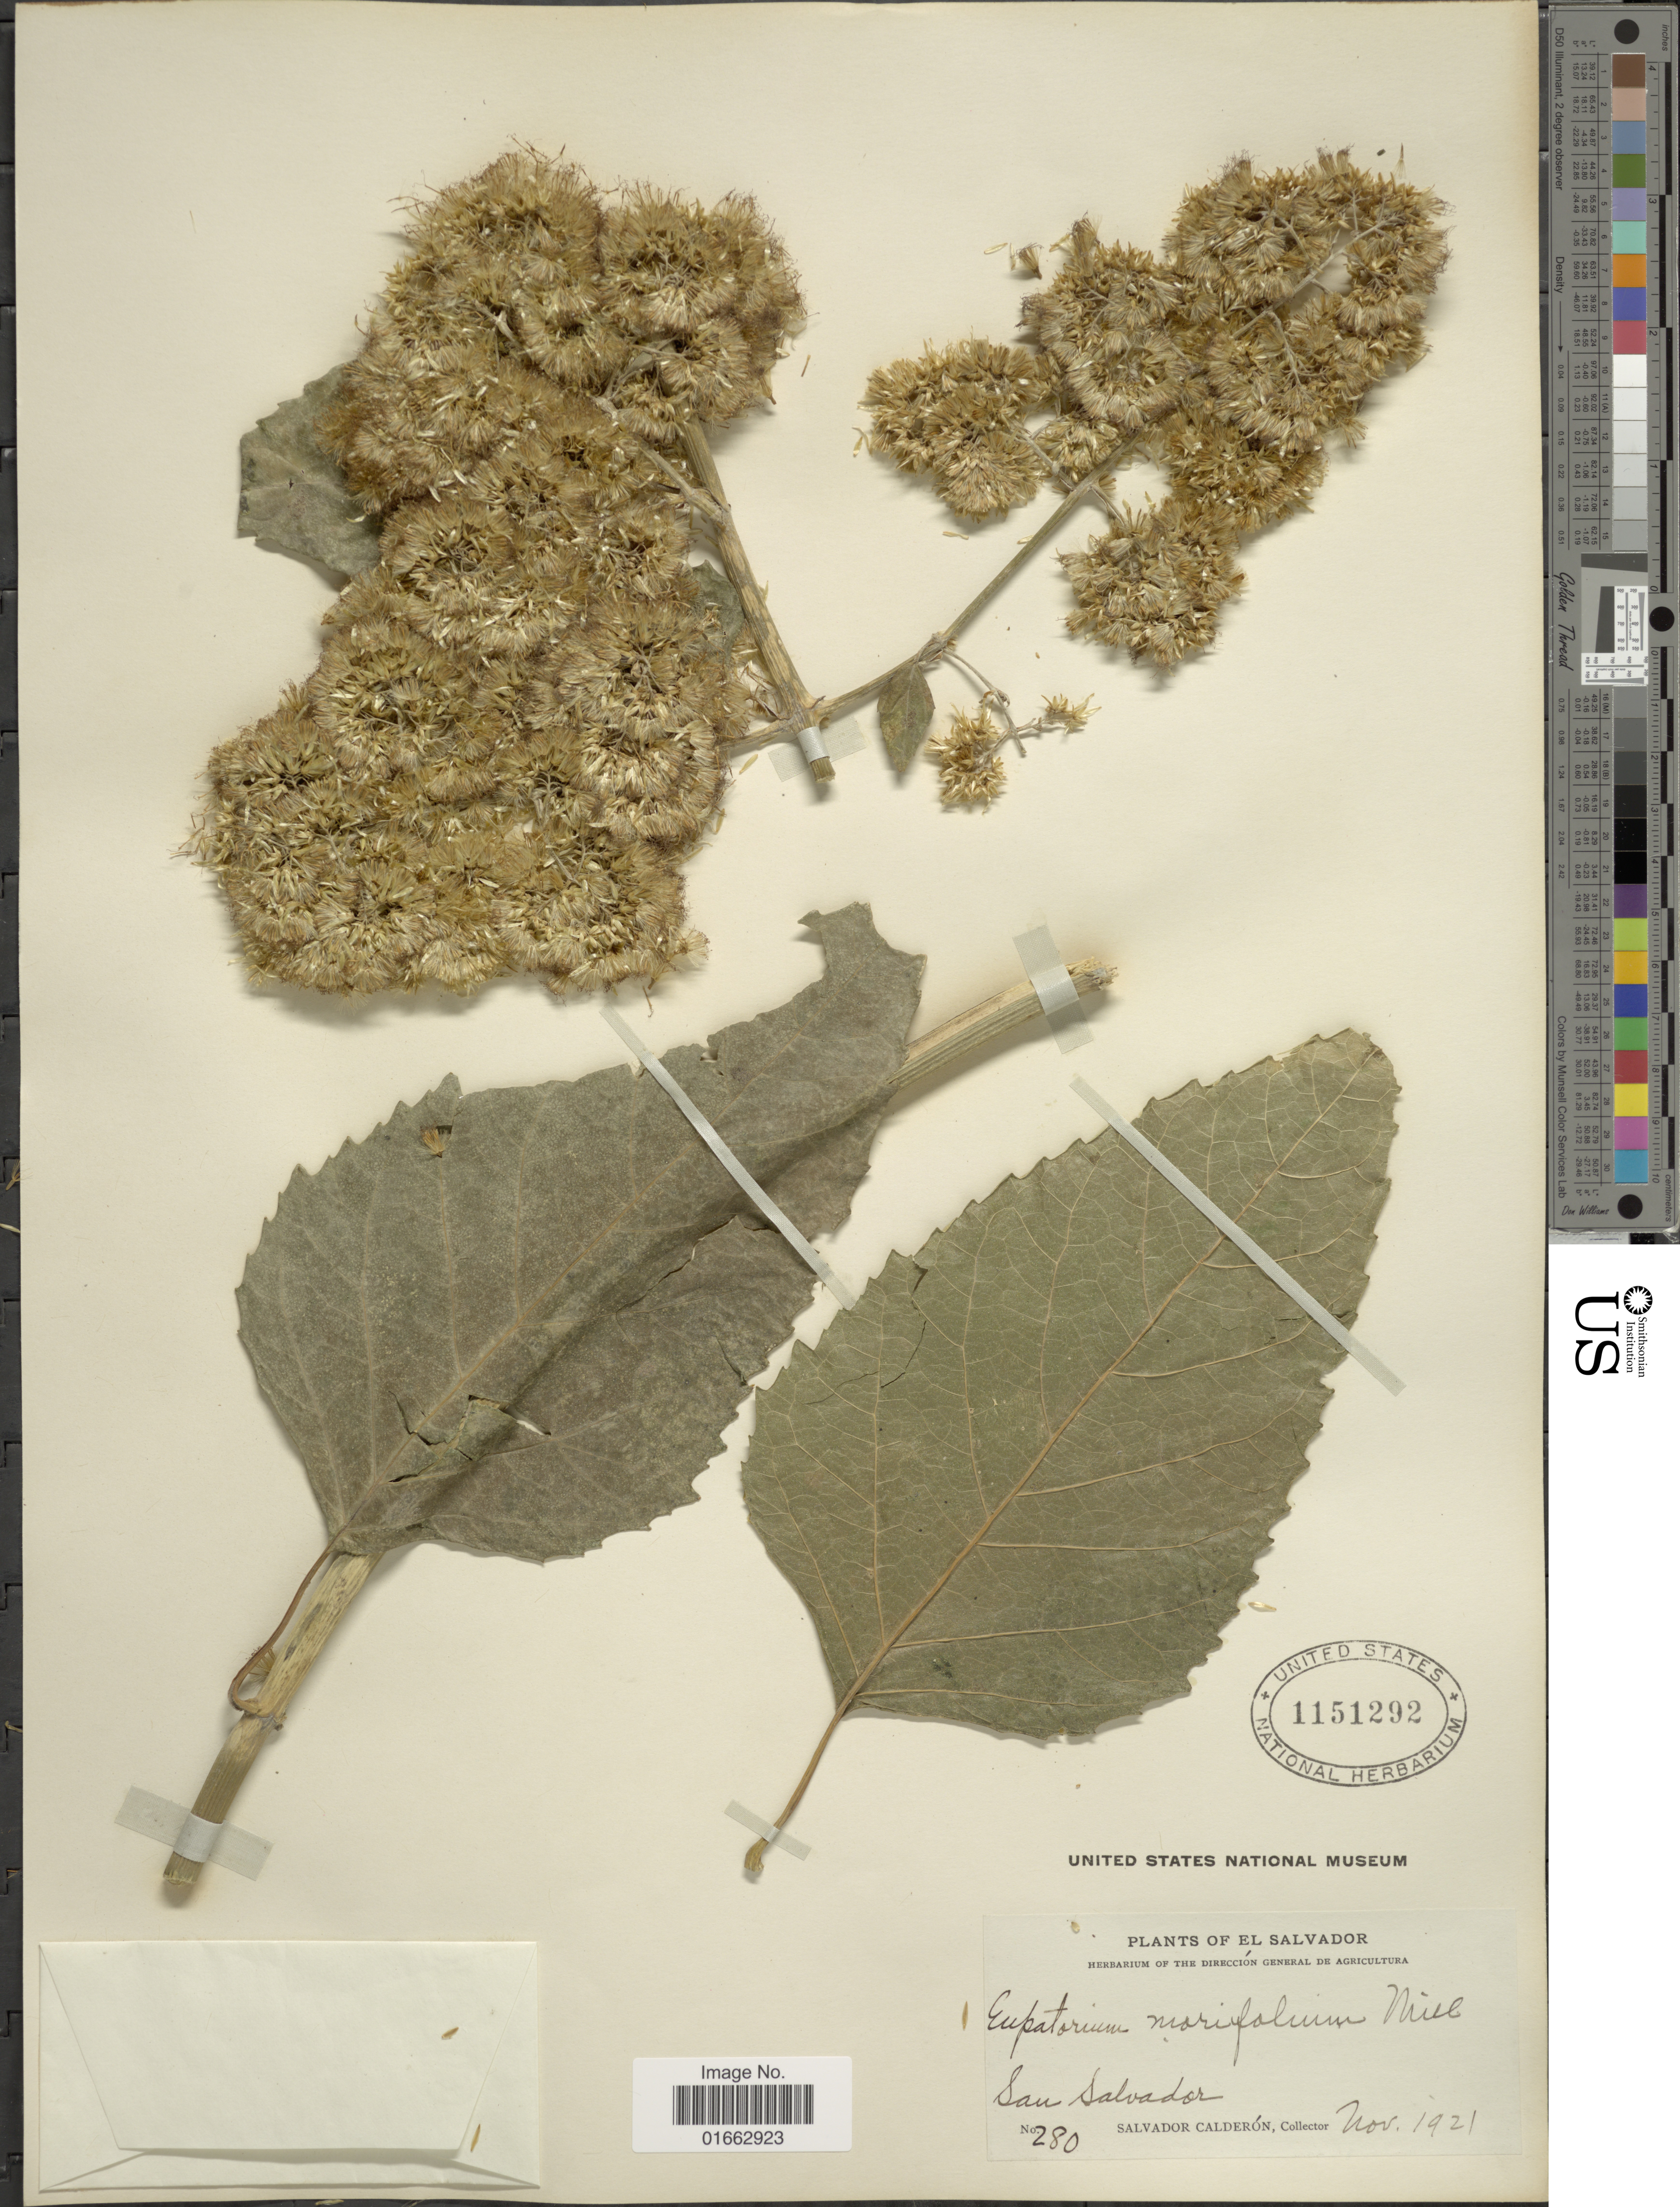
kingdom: Plantae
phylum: Tracheophyta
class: Magnoliopsida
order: Asterales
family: Asteraceae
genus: Critonia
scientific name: Critonia morifolia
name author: (Mill.) R.M. King & H. Rob.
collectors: S. Calderón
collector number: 280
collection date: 1921-11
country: El Salvador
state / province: San Salvador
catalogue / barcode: US 1151292